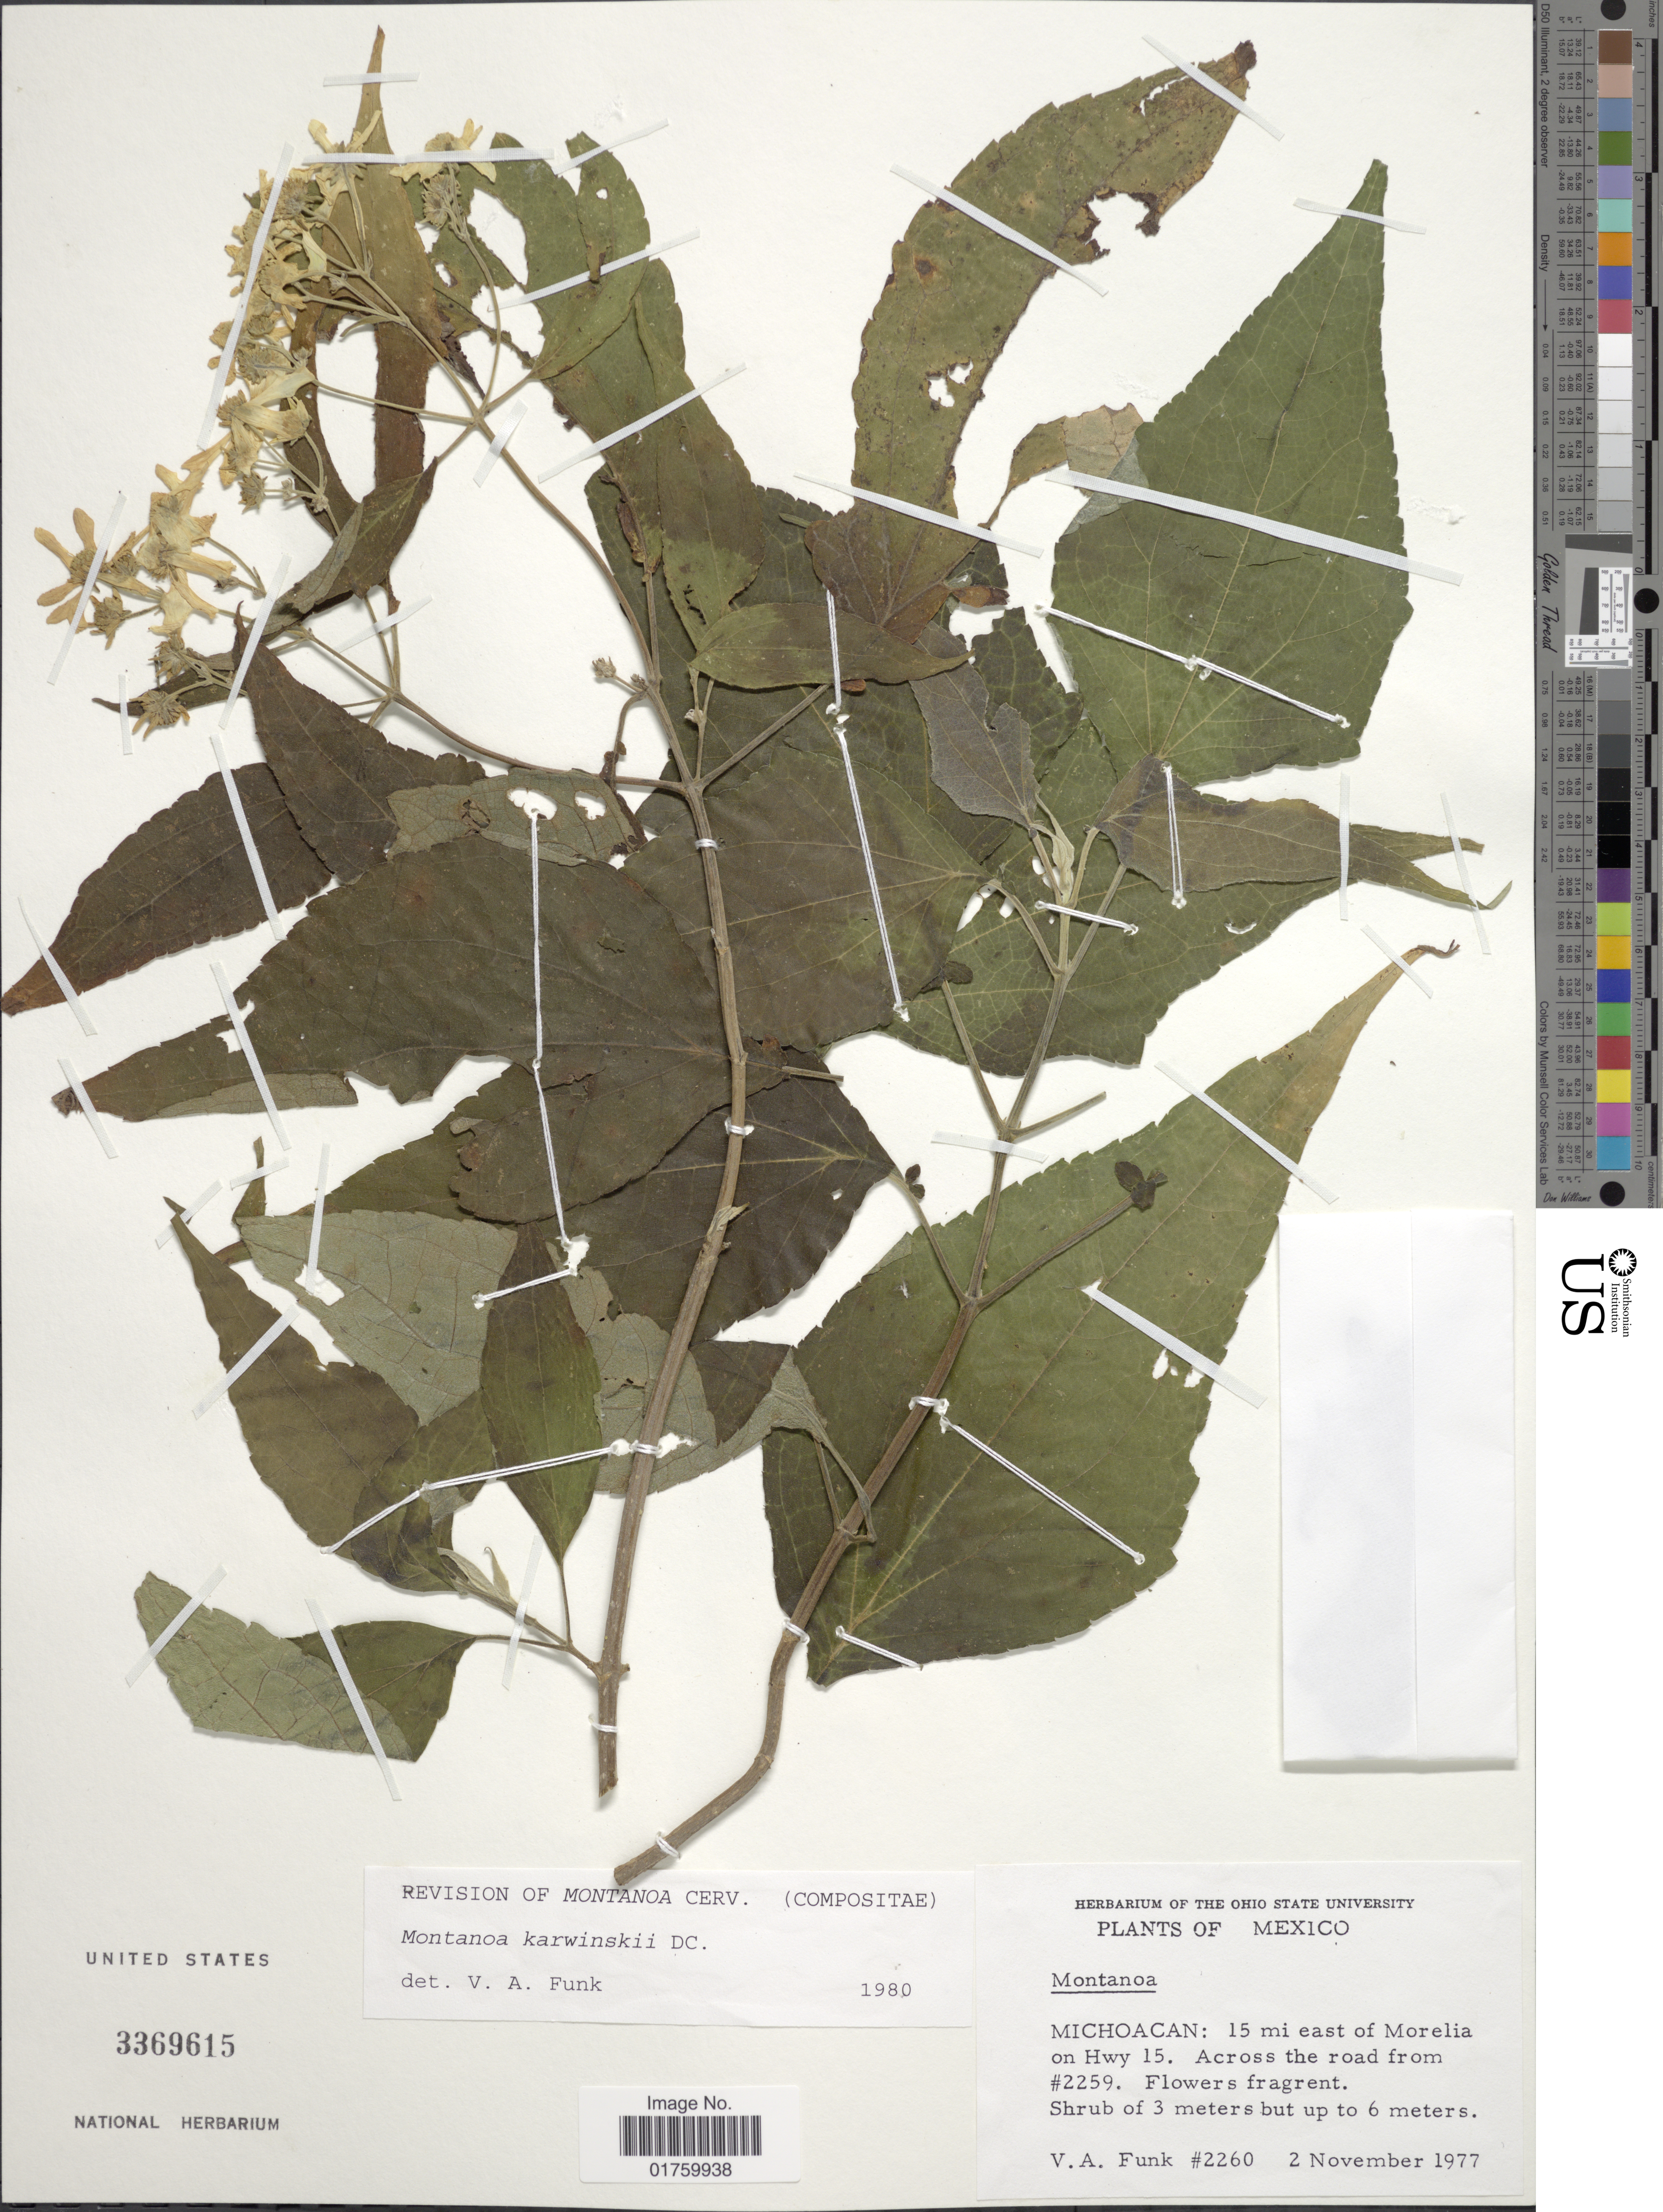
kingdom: Plantae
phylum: Tracheophyta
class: Magnoliopsida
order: Asterales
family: Asteraceae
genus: Montanoa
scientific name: Montanoa karwinskii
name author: DC.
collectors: V. Funk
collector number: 2260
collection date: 1977-11-02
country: Mexico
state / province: Michoacán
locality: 15 mi east of Morelia on Hwy 15, across the road from #2259.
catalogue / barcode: US 3369615